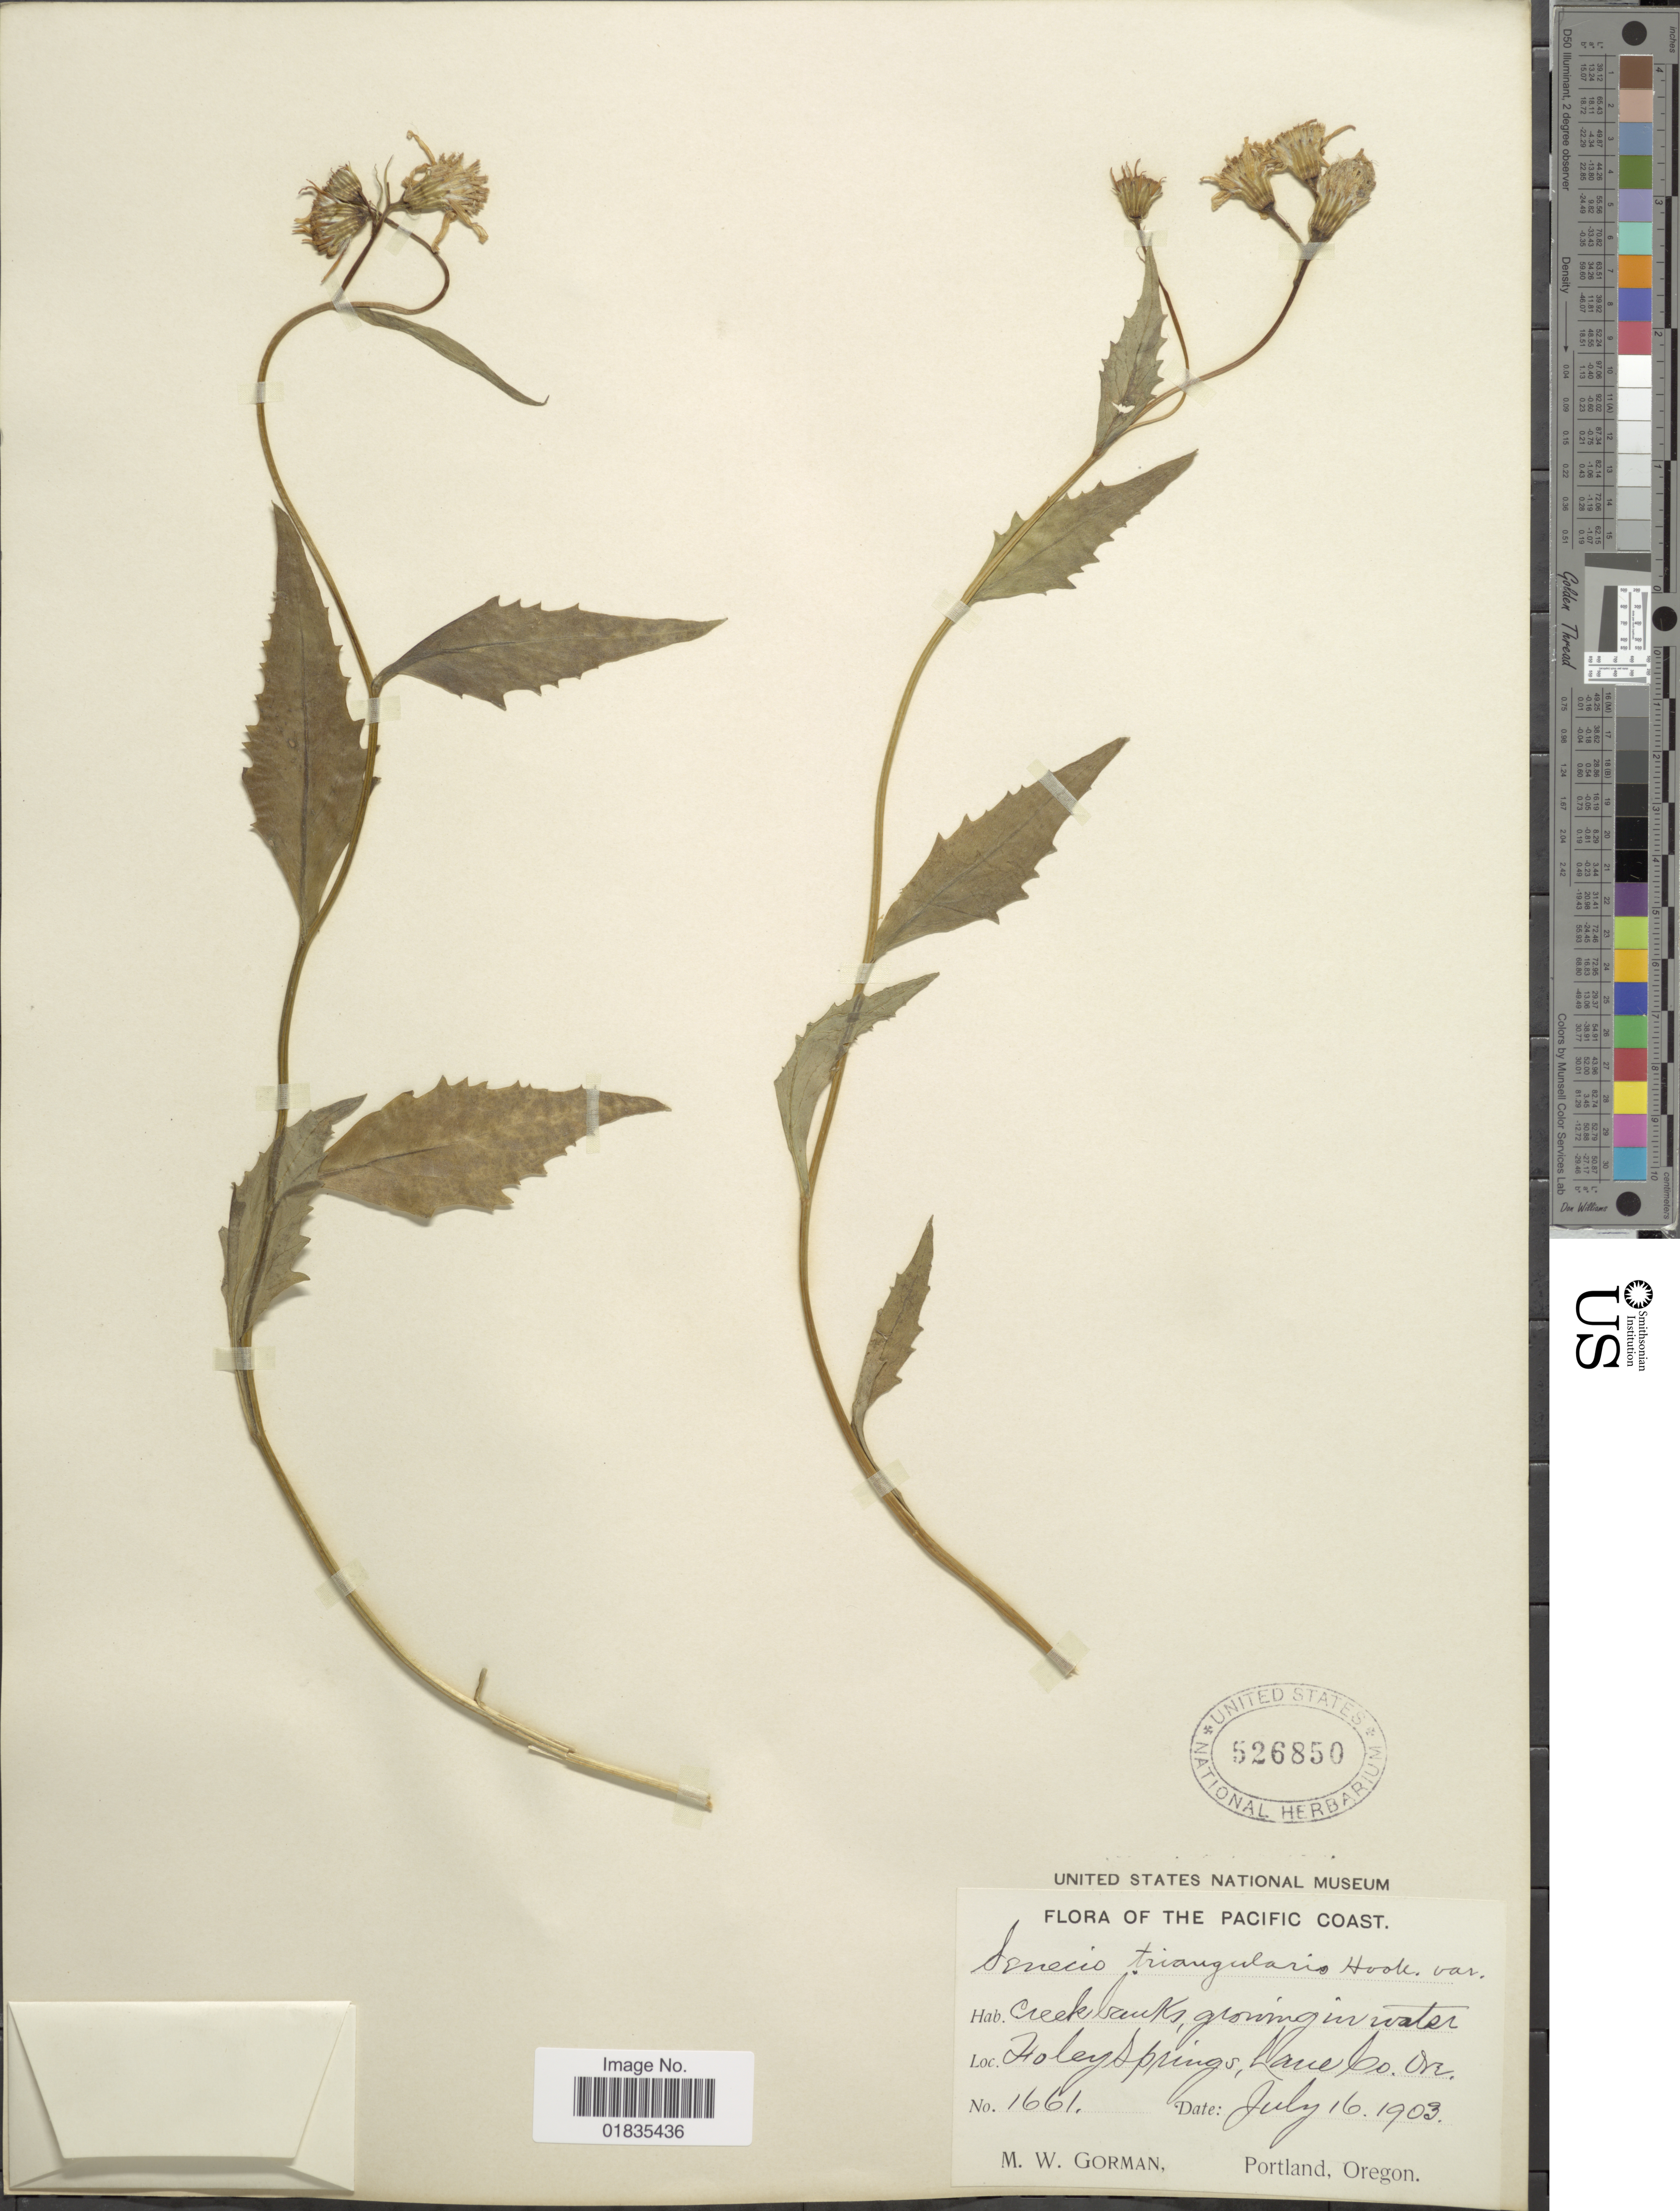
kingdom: Plantae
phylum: Tracheophyta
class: Magnoliopsida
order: Asterales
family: Asteraceae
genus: Senecio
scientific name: Senecio triangularis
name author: Hook.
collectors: M. W. Gorman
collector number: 1661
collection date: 1903-07-16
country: United States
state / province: Oregon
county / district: Lane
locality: Creek banks, growing in water, Foley Springs, Lane Co.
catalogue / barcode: US 526850